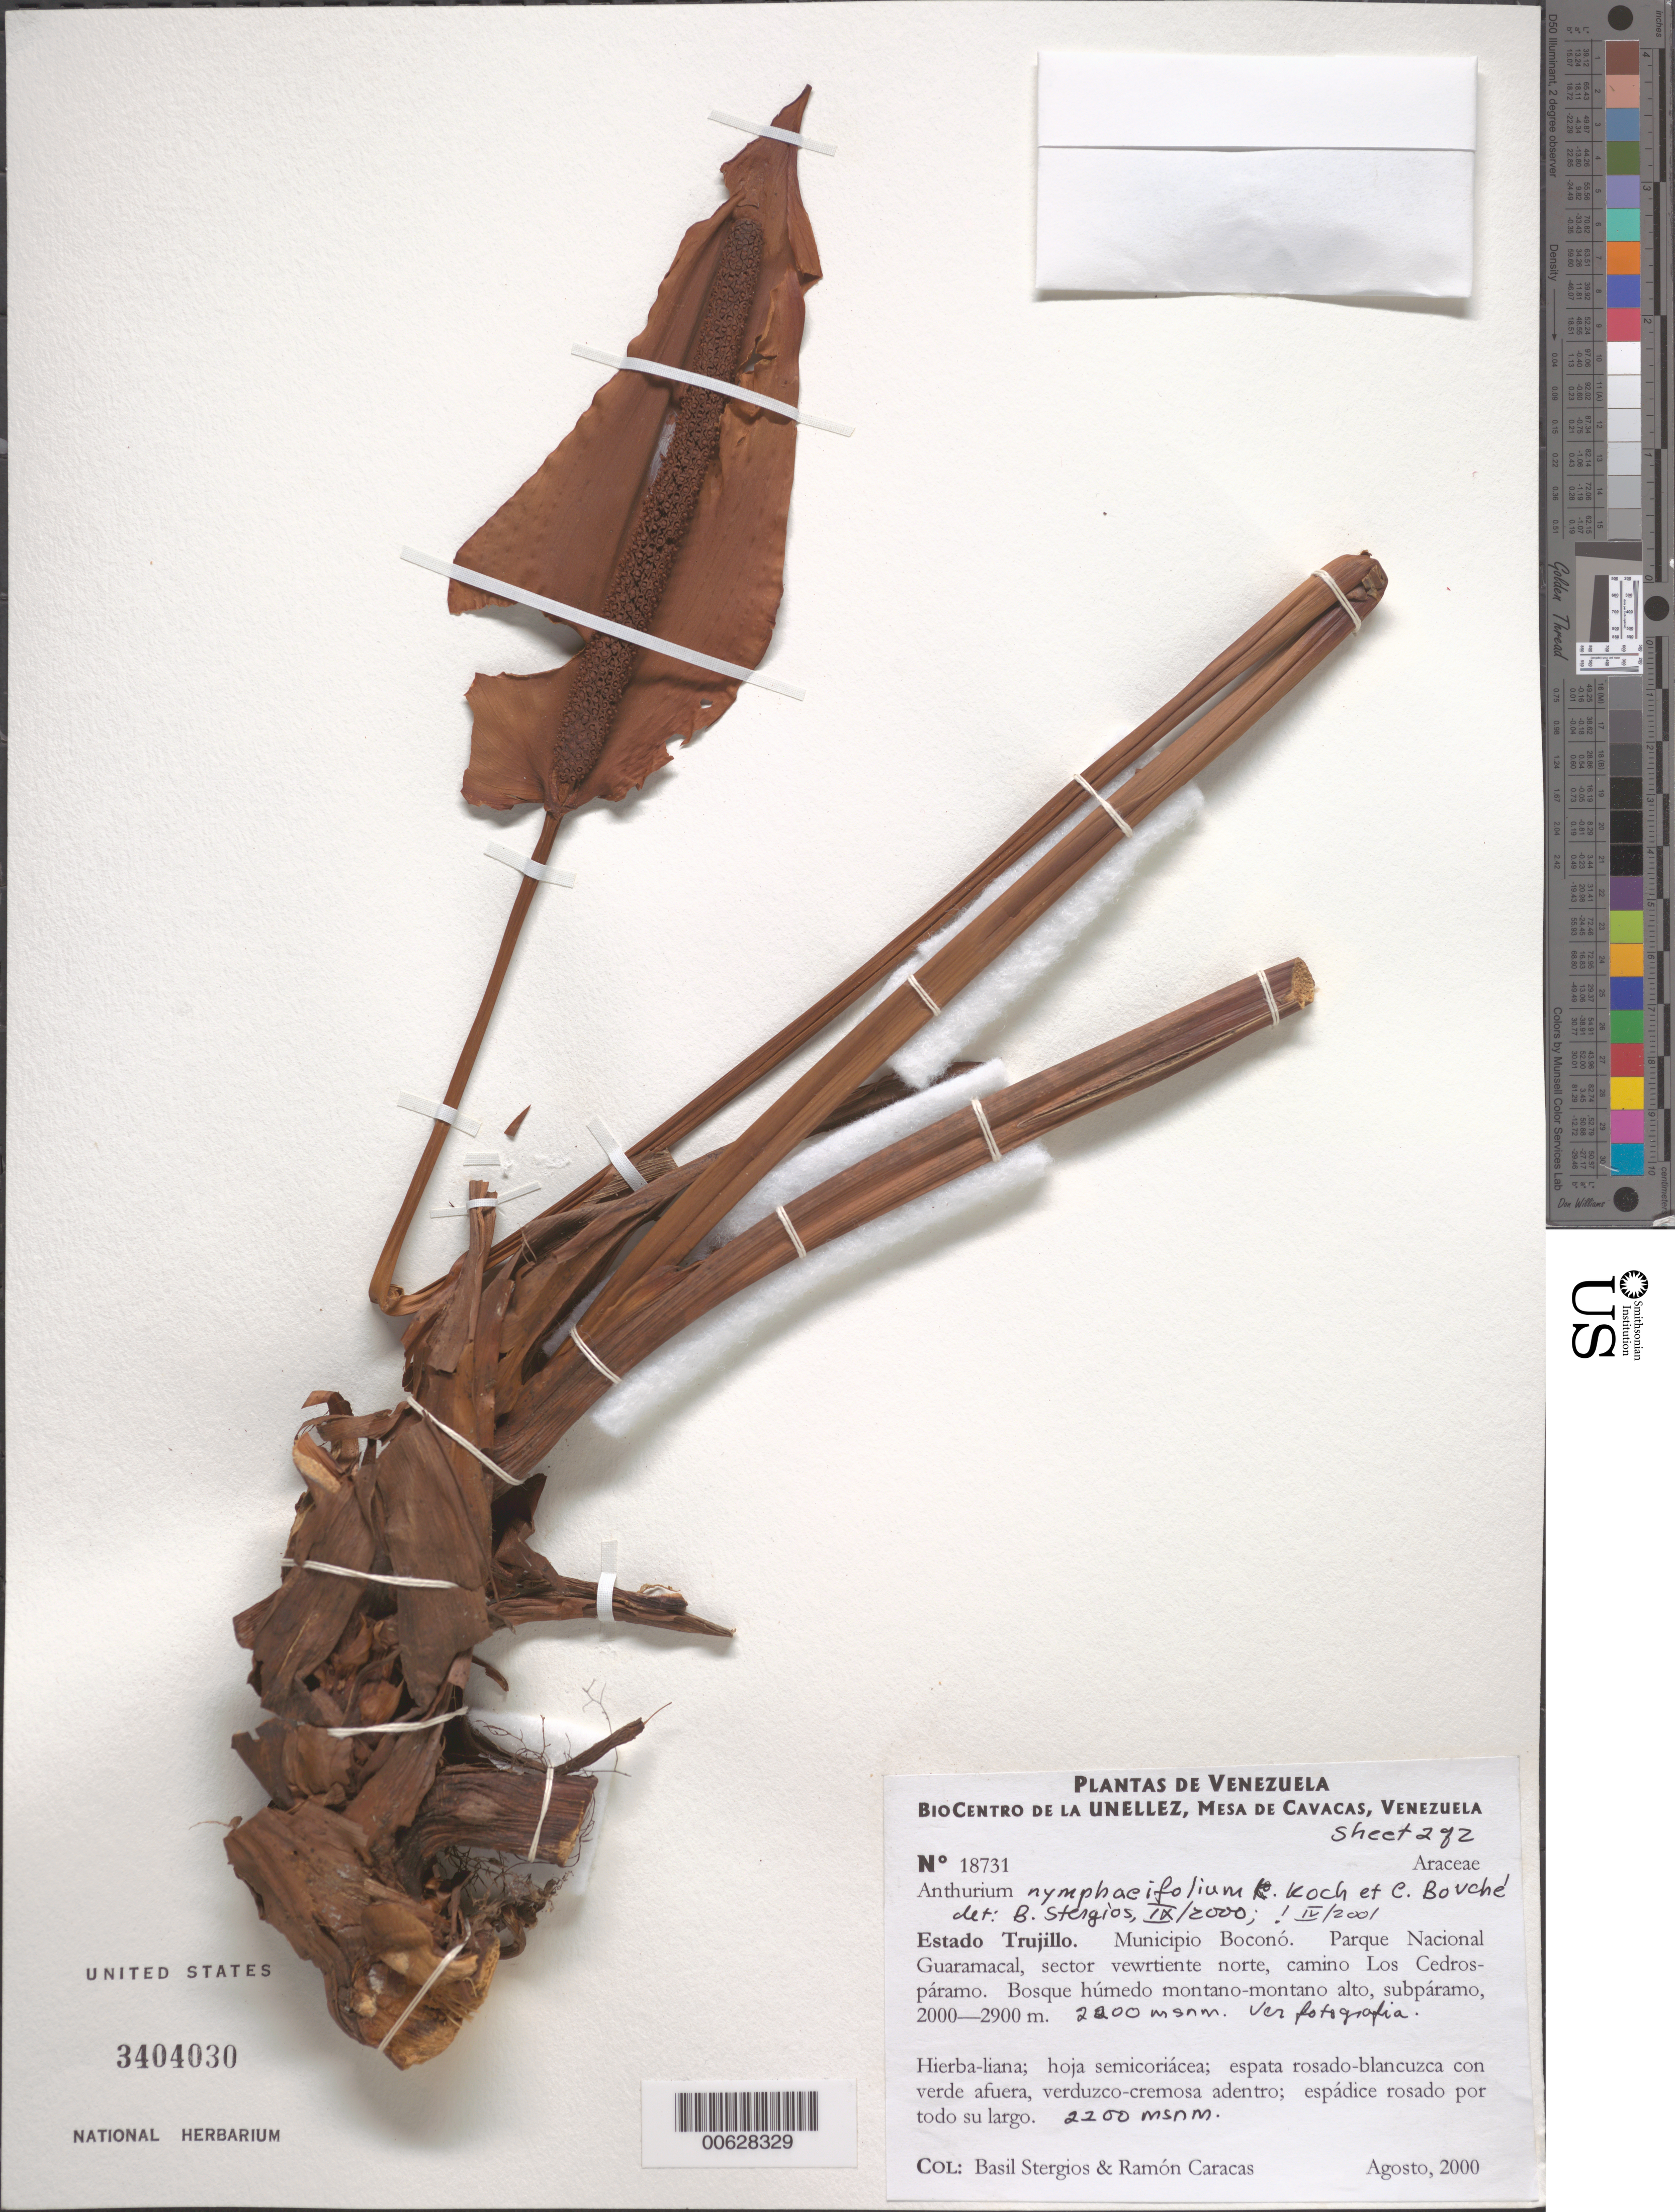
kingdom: Plantae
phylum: Tracheophyta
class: Liliopsida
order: Alismatales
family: Araceae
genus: Anthurium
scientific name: Anthurium nymphaeifolium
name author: K. Koch & C.D. Bouché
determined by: Stergios, B. G.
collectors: B. G. Stergios & R. Caracas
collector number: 18731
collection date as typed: Aug 2000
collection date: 2000-08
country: Venezuela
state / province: Trujillo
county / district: Boconó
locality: Parque Nacional Guaramacal, vertiente N, camino Los Cedros-páramo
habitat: Bosque húmedo montano-montano alto, subpáramo. 2200 m.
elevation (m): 2000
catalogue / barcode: US 3404030